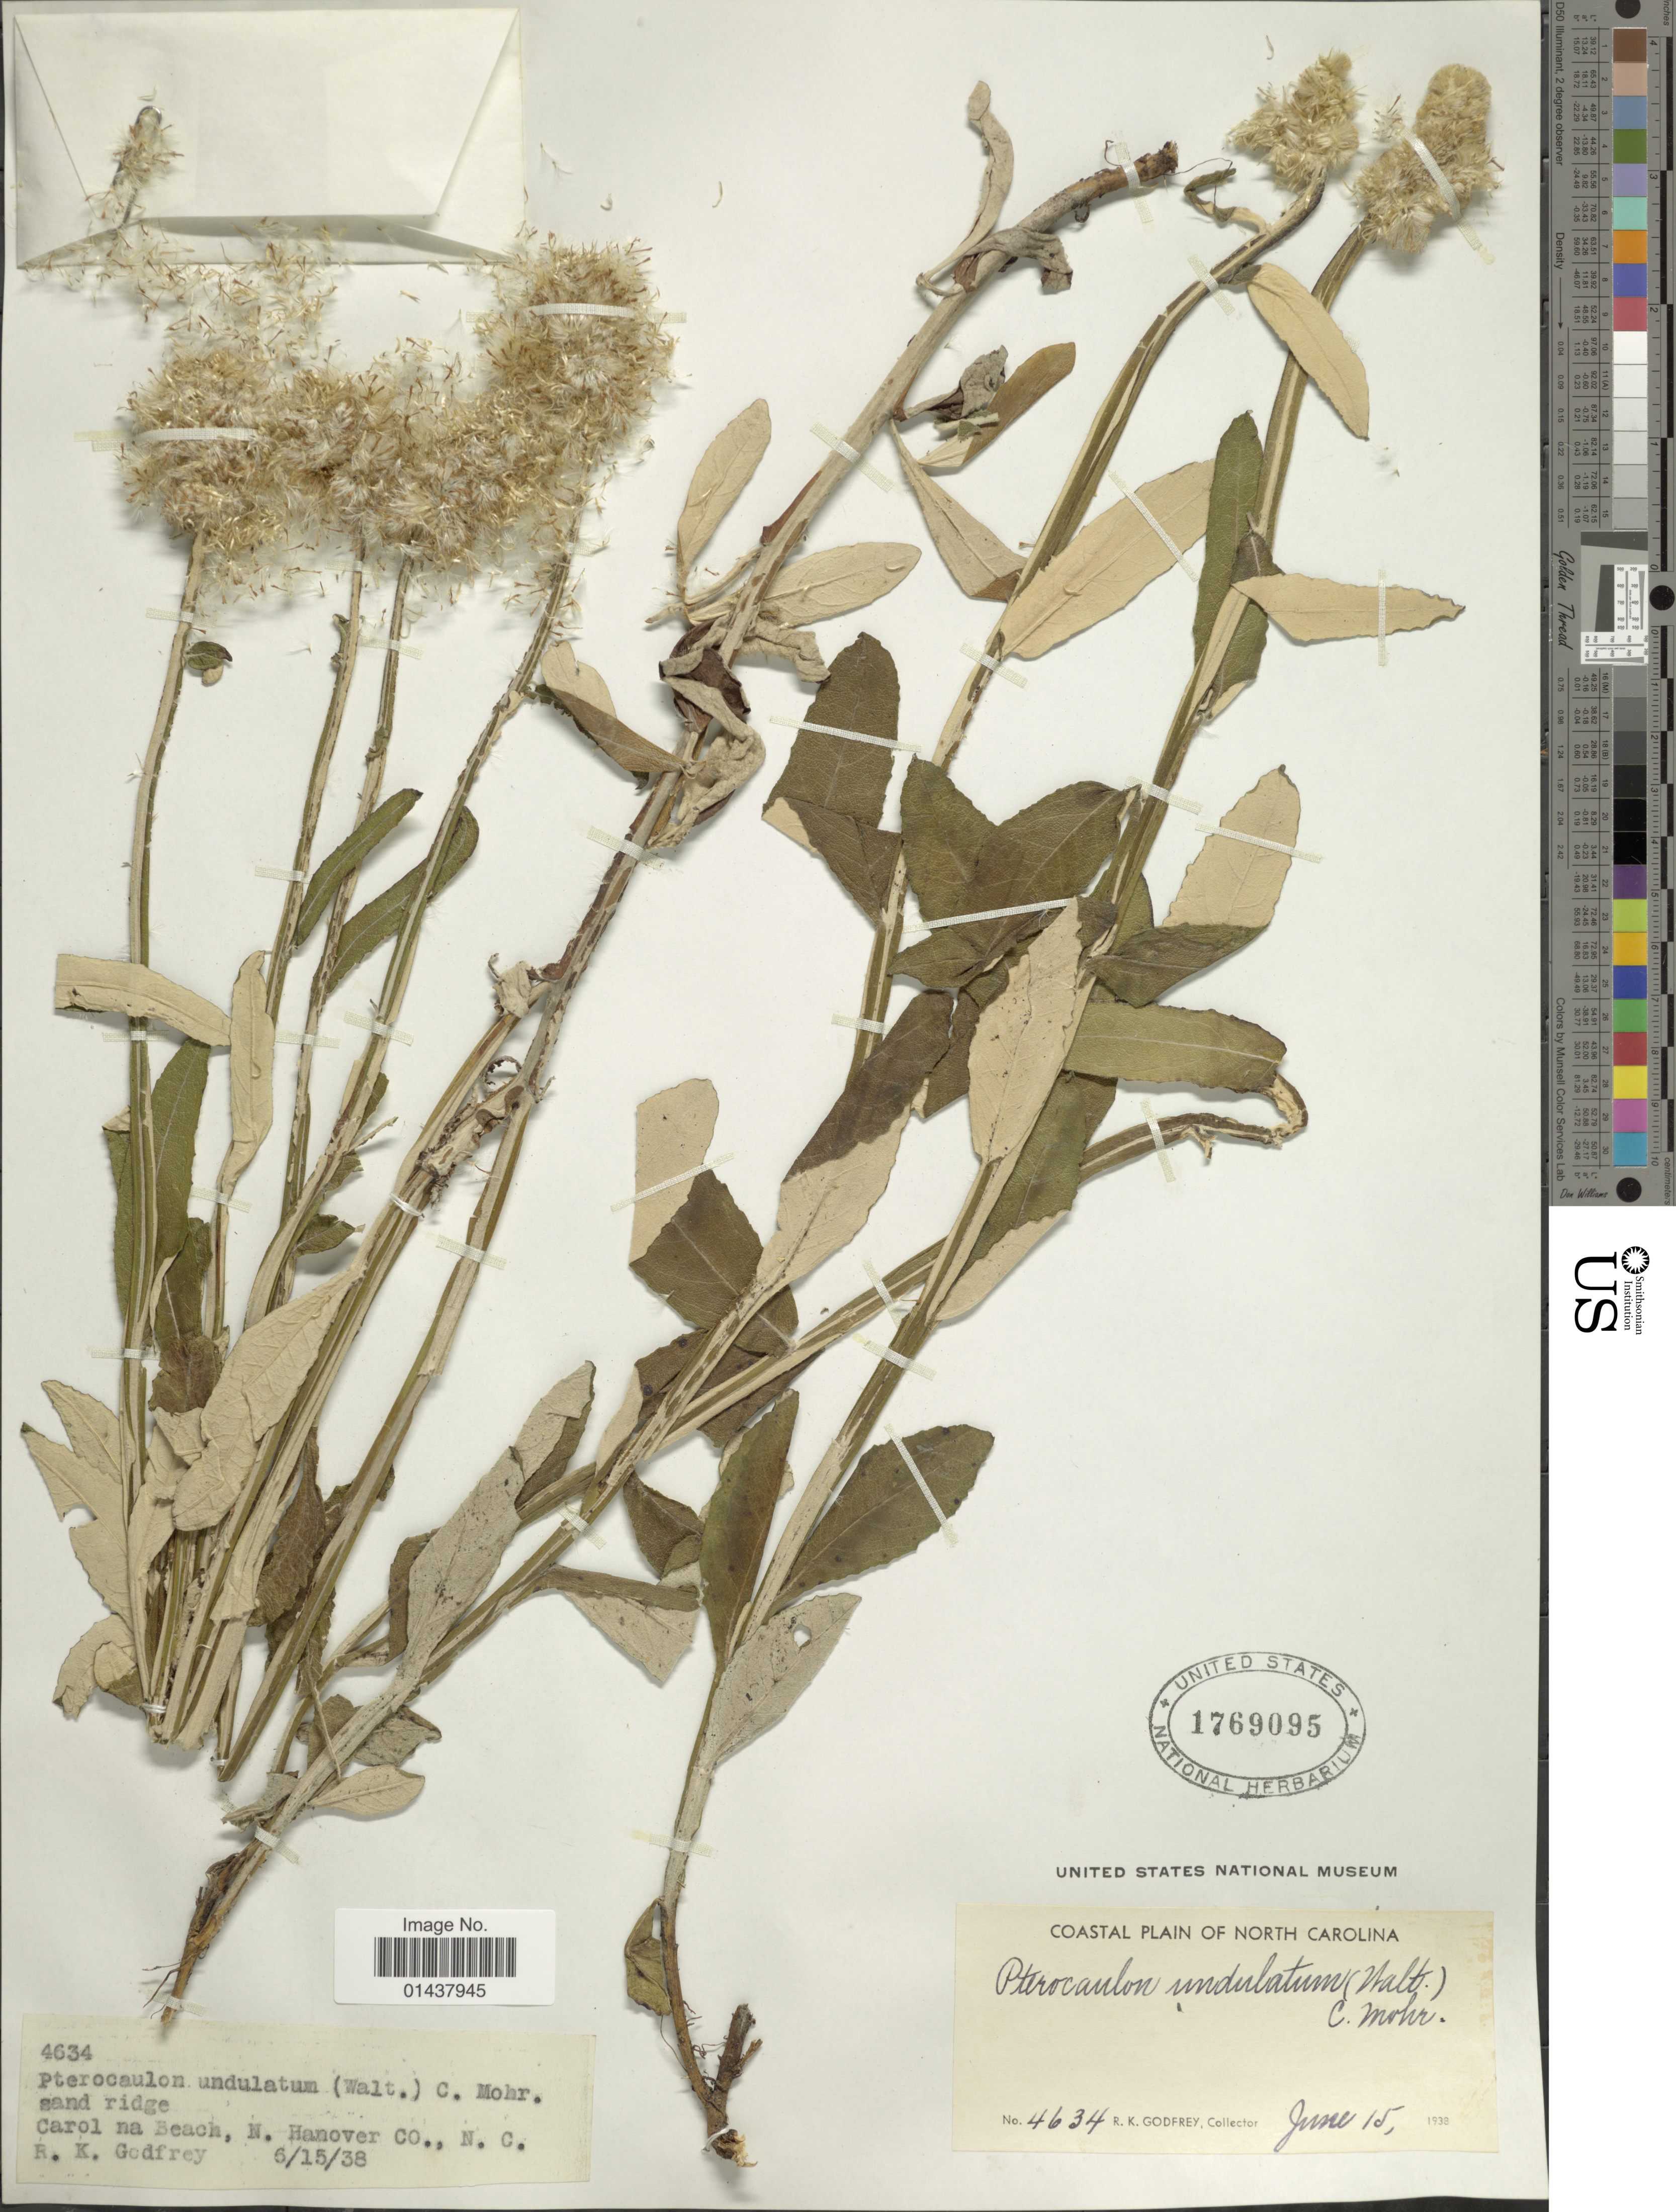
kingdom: Plantae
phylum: Tracheophyta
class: Magnoliopsida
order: Asterales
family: Asteraceae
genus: Pterocaulon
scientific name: Pterocaulon undulatum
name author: C. Mohr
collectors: R. K. Godfrey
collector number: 4634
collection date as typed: Transcribed d/m/y: 15/6/38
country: United States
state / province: North Carolina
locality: Carol na Beach, N. Hanover Co., N.C.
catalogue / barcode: US 1769095